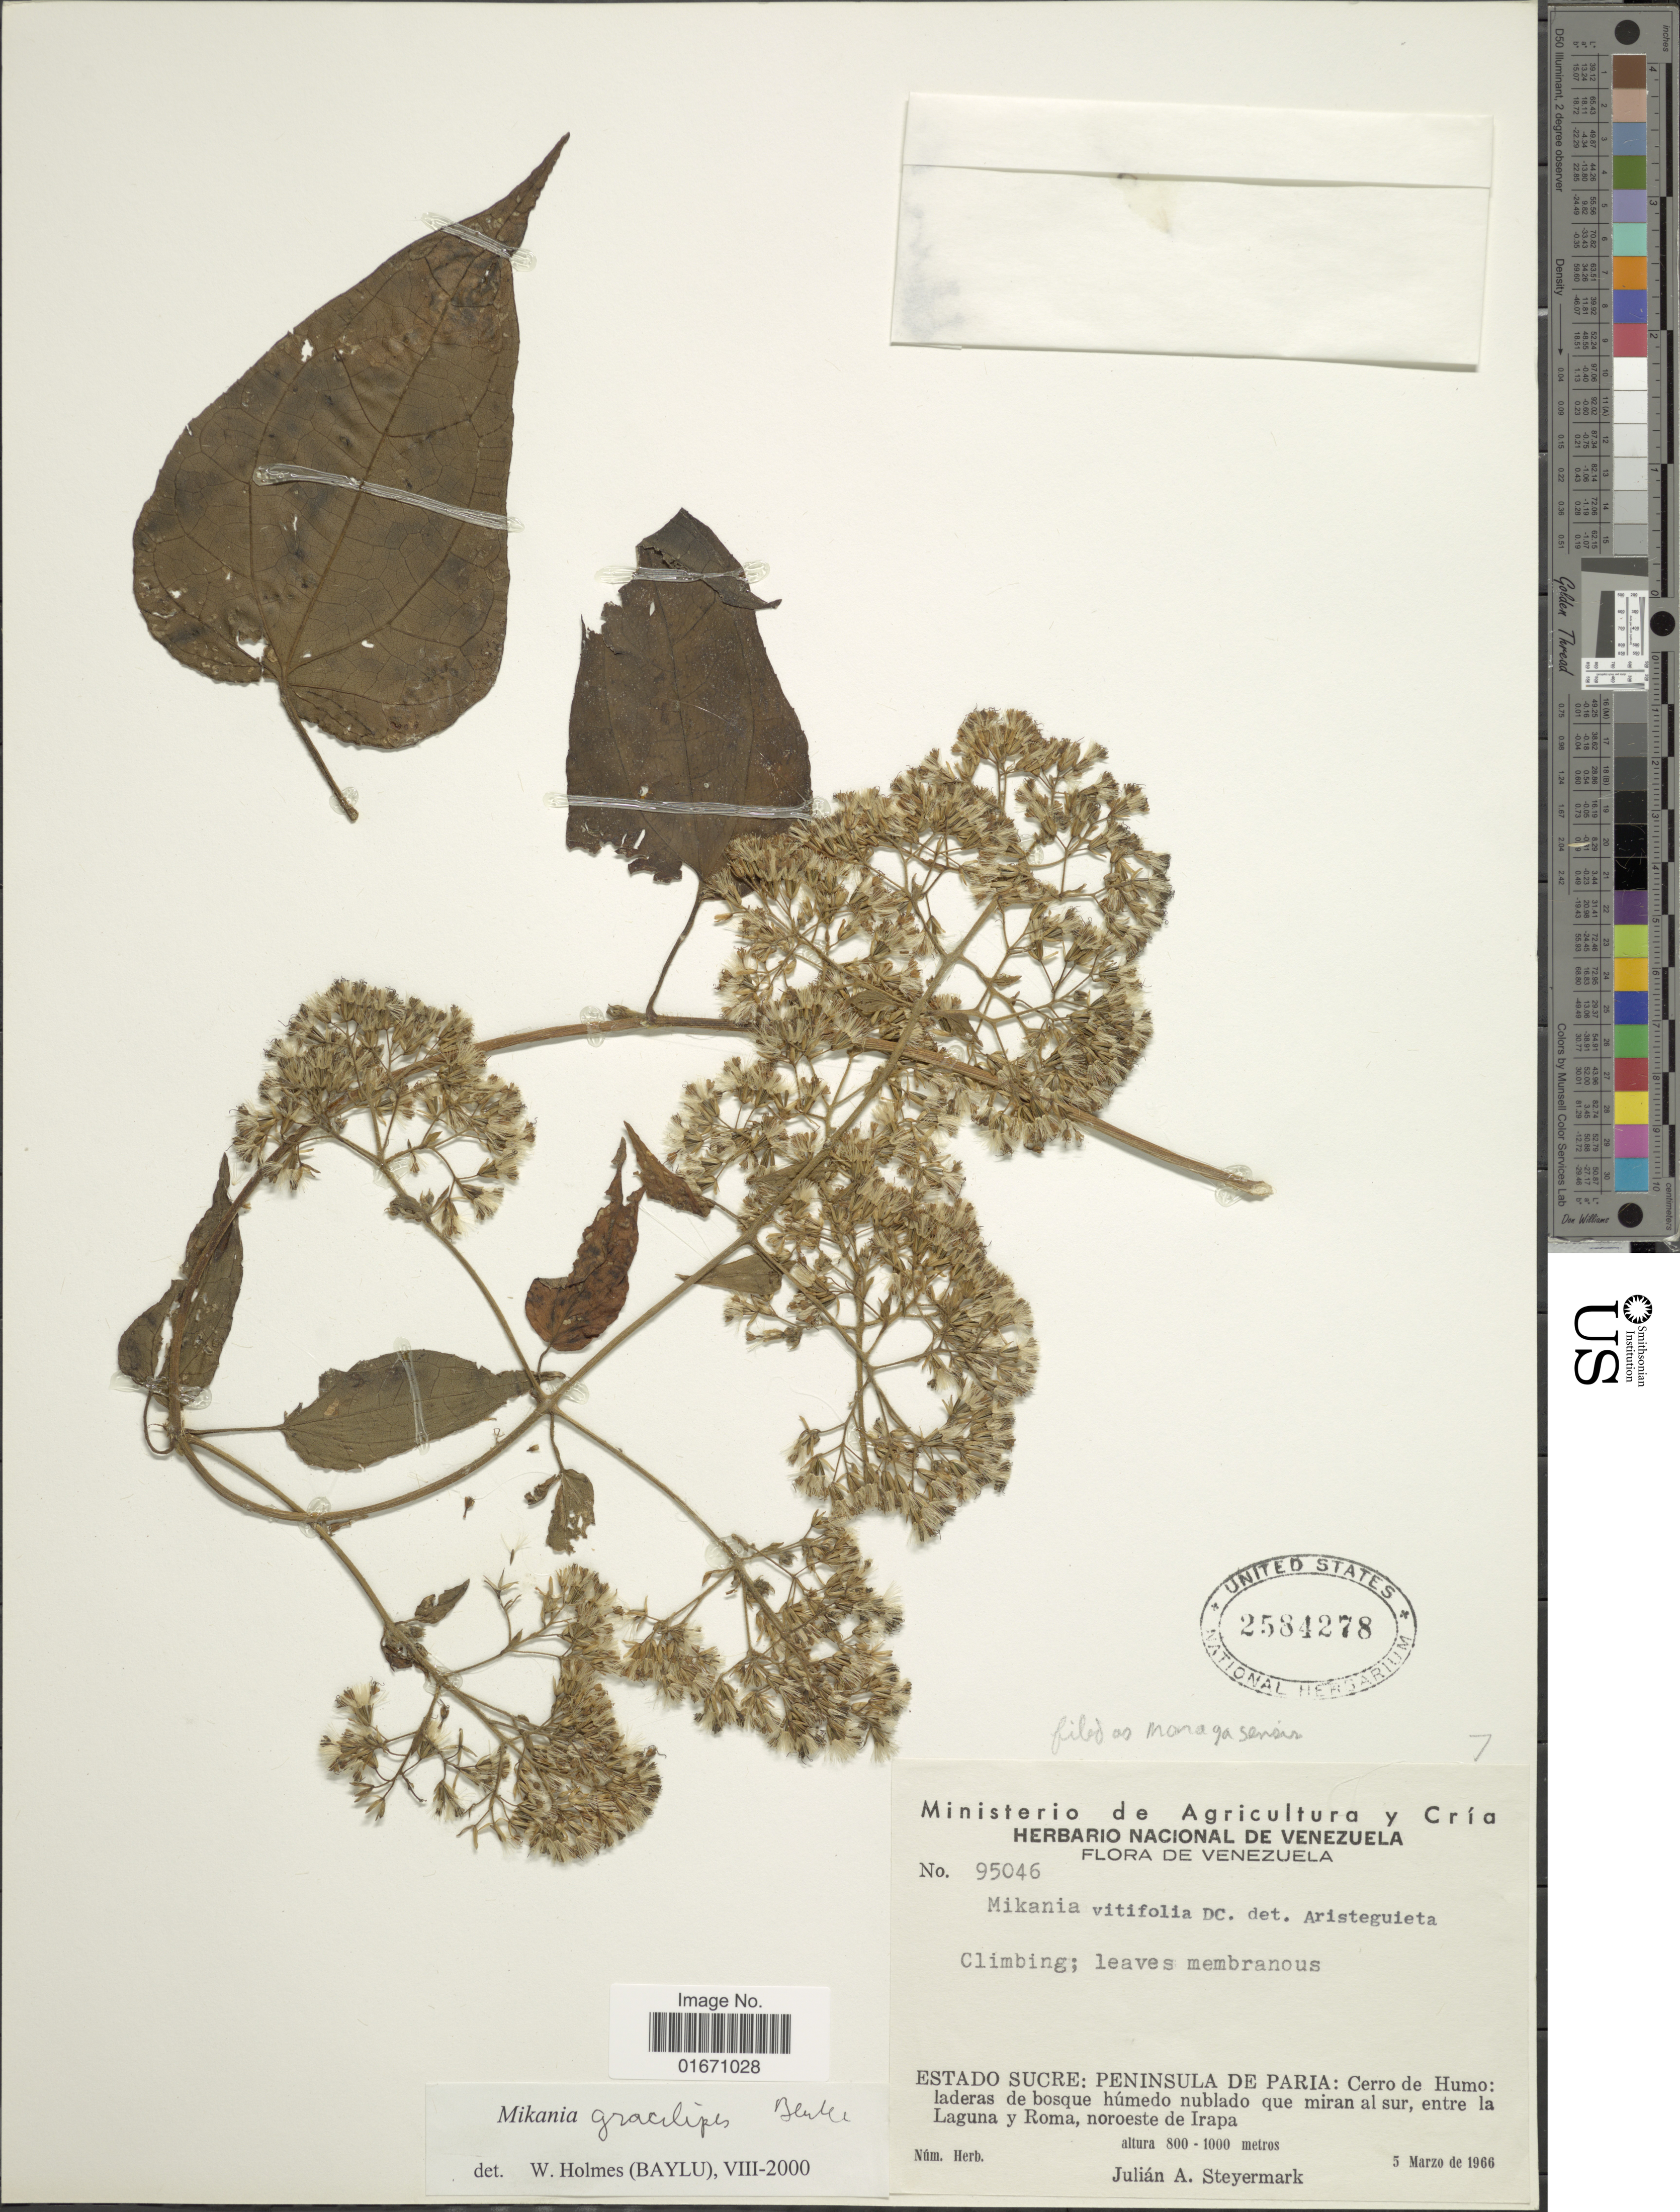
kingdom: Plantae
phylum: Tracheophyta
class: Magnoliopsida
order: Asterales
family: Asteraceae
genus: Mikania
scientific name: Mikania gracilipes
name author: B.L. Rob.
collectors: J. Steyermark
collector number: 95046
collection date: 1966-03-05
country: Venezuela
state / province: Sucre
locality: Peninsula de Paria, Cerro de Humo, laderas de bosque humedo nublado que miran al sur, entre la Laguna y Roma, noroeste de Irapa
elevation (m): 800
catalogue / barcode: US 2584278